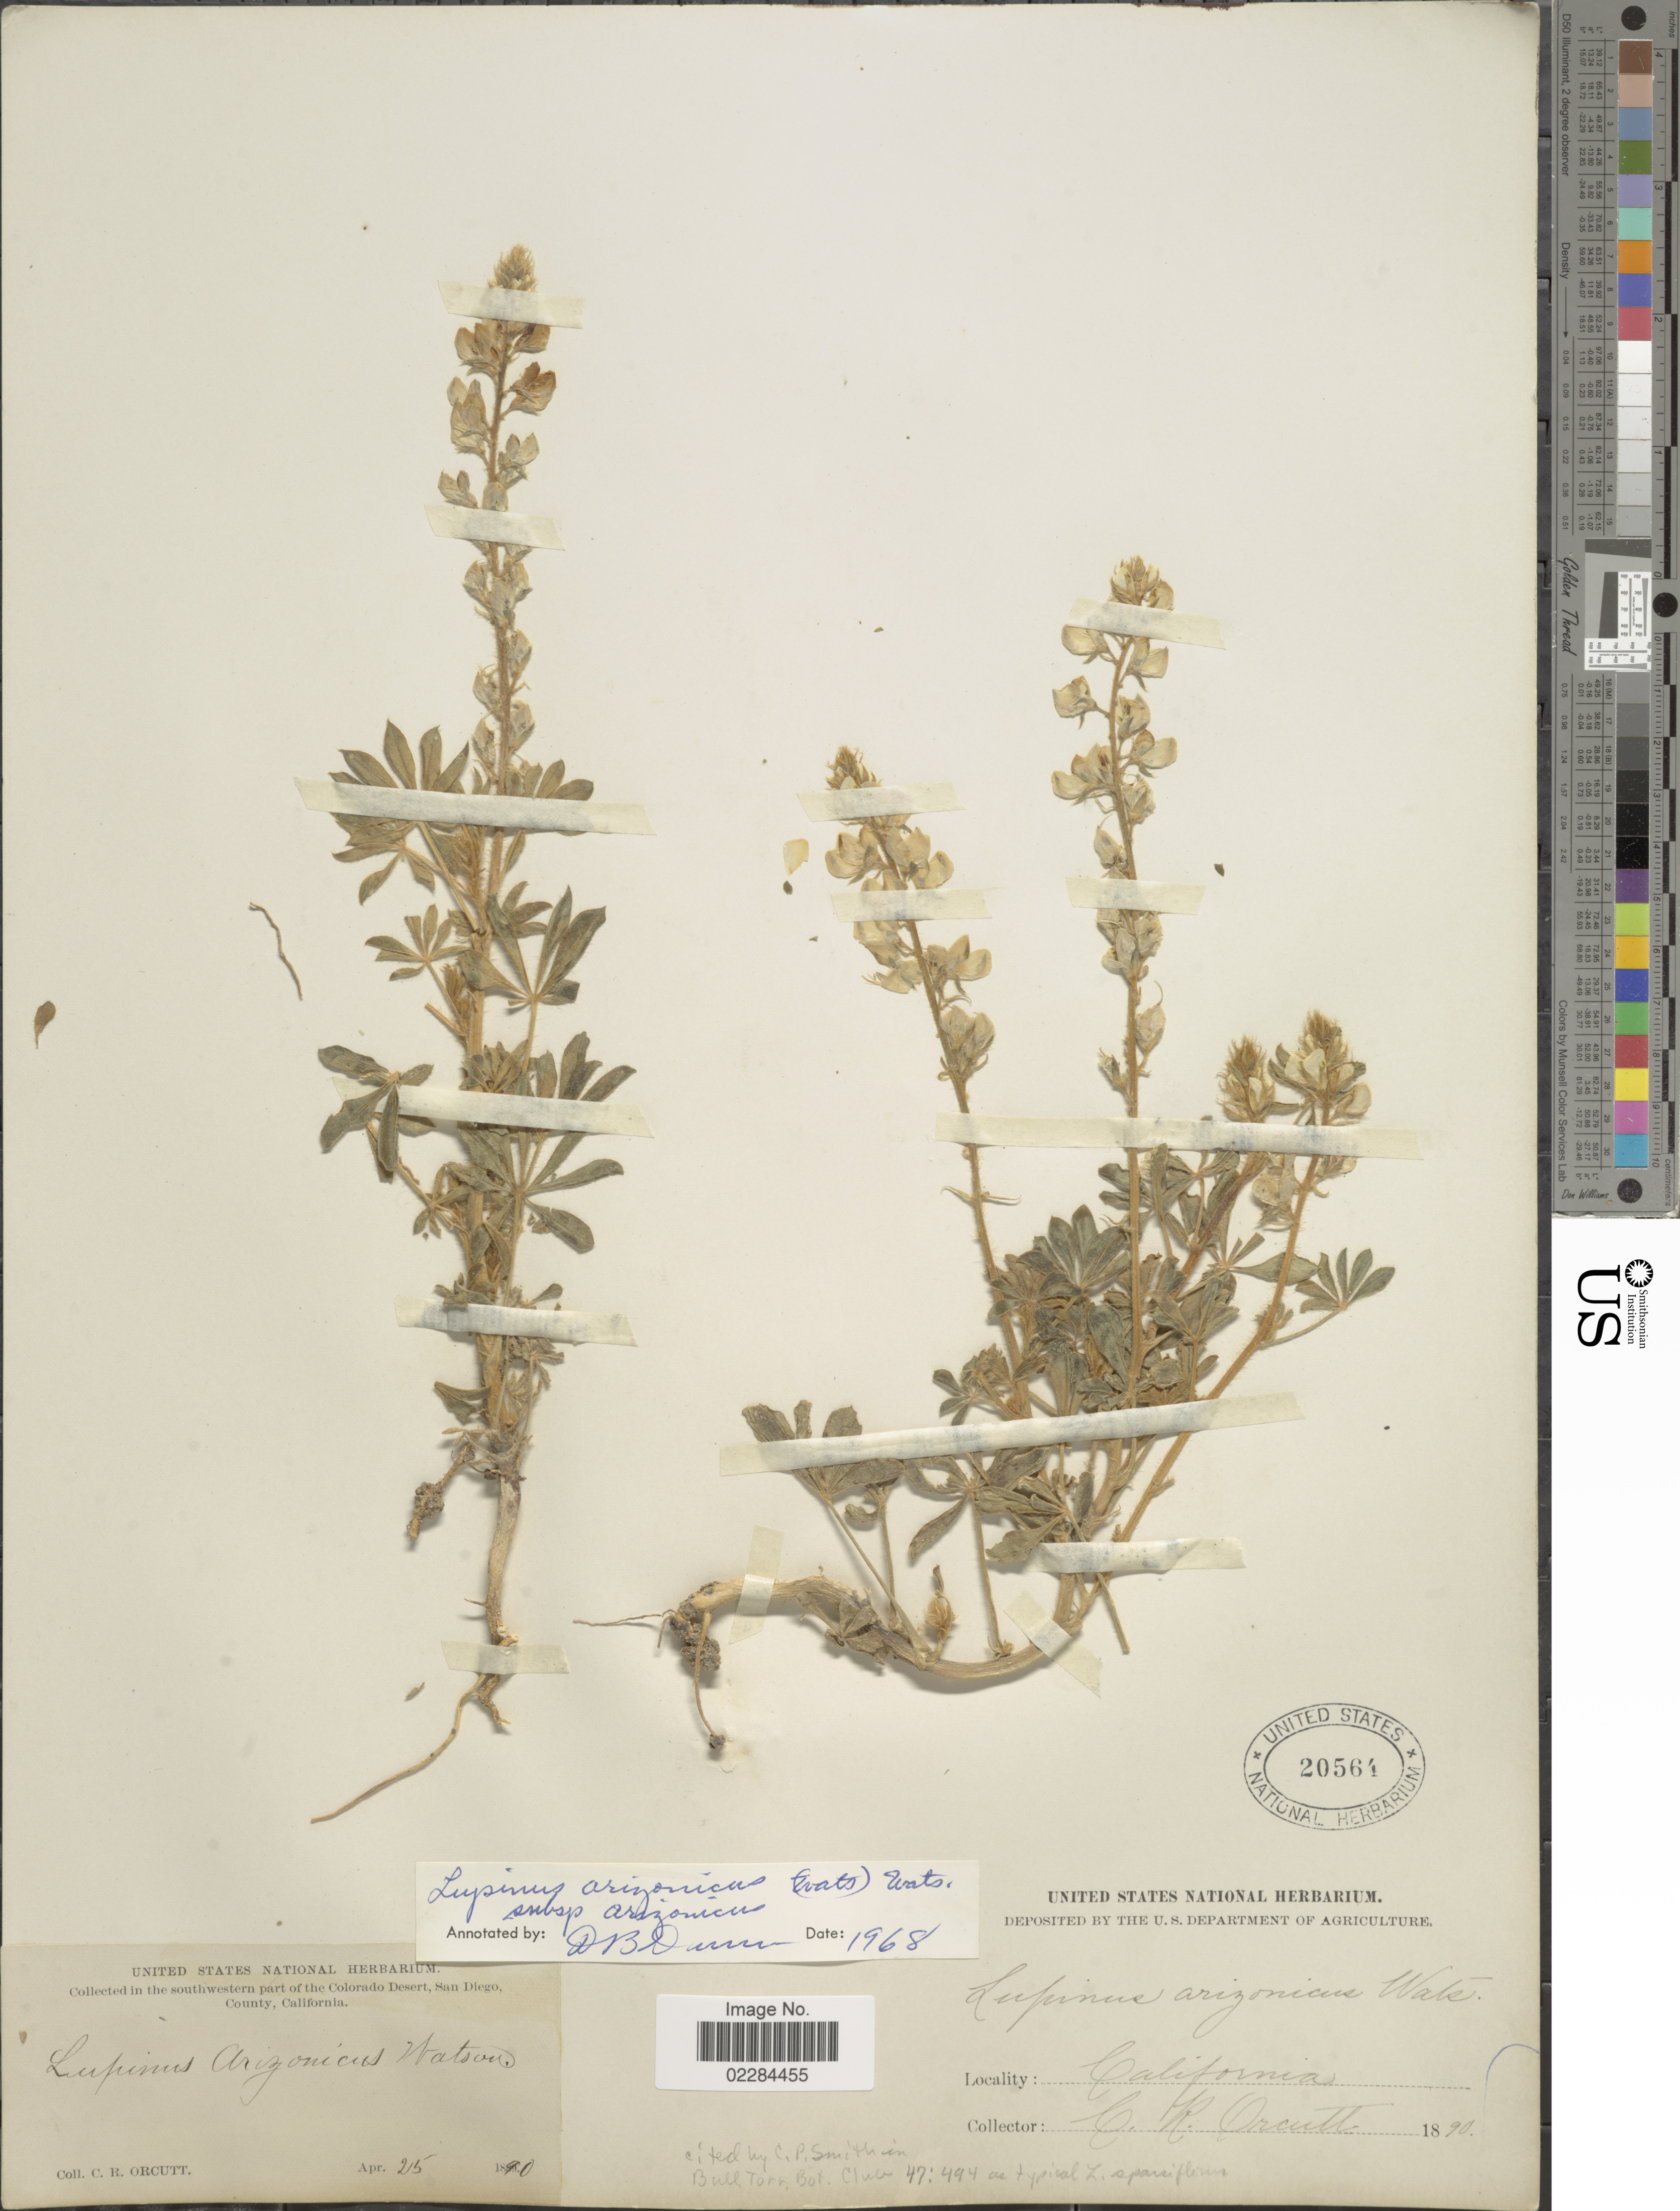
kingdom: Plantae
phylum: Tracheophyta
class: Magnoliopsida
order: Fabales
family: Fabaceae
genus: Lupinus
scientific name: Lupinus arizonicus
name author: (S. Watson) S. Watson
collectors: C. R. Orcutt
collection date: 1890-04-25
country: United States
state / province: California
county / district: San Diego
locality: Southwestern part of the Colorado Desert, San Diego County.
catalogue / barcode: US 20564